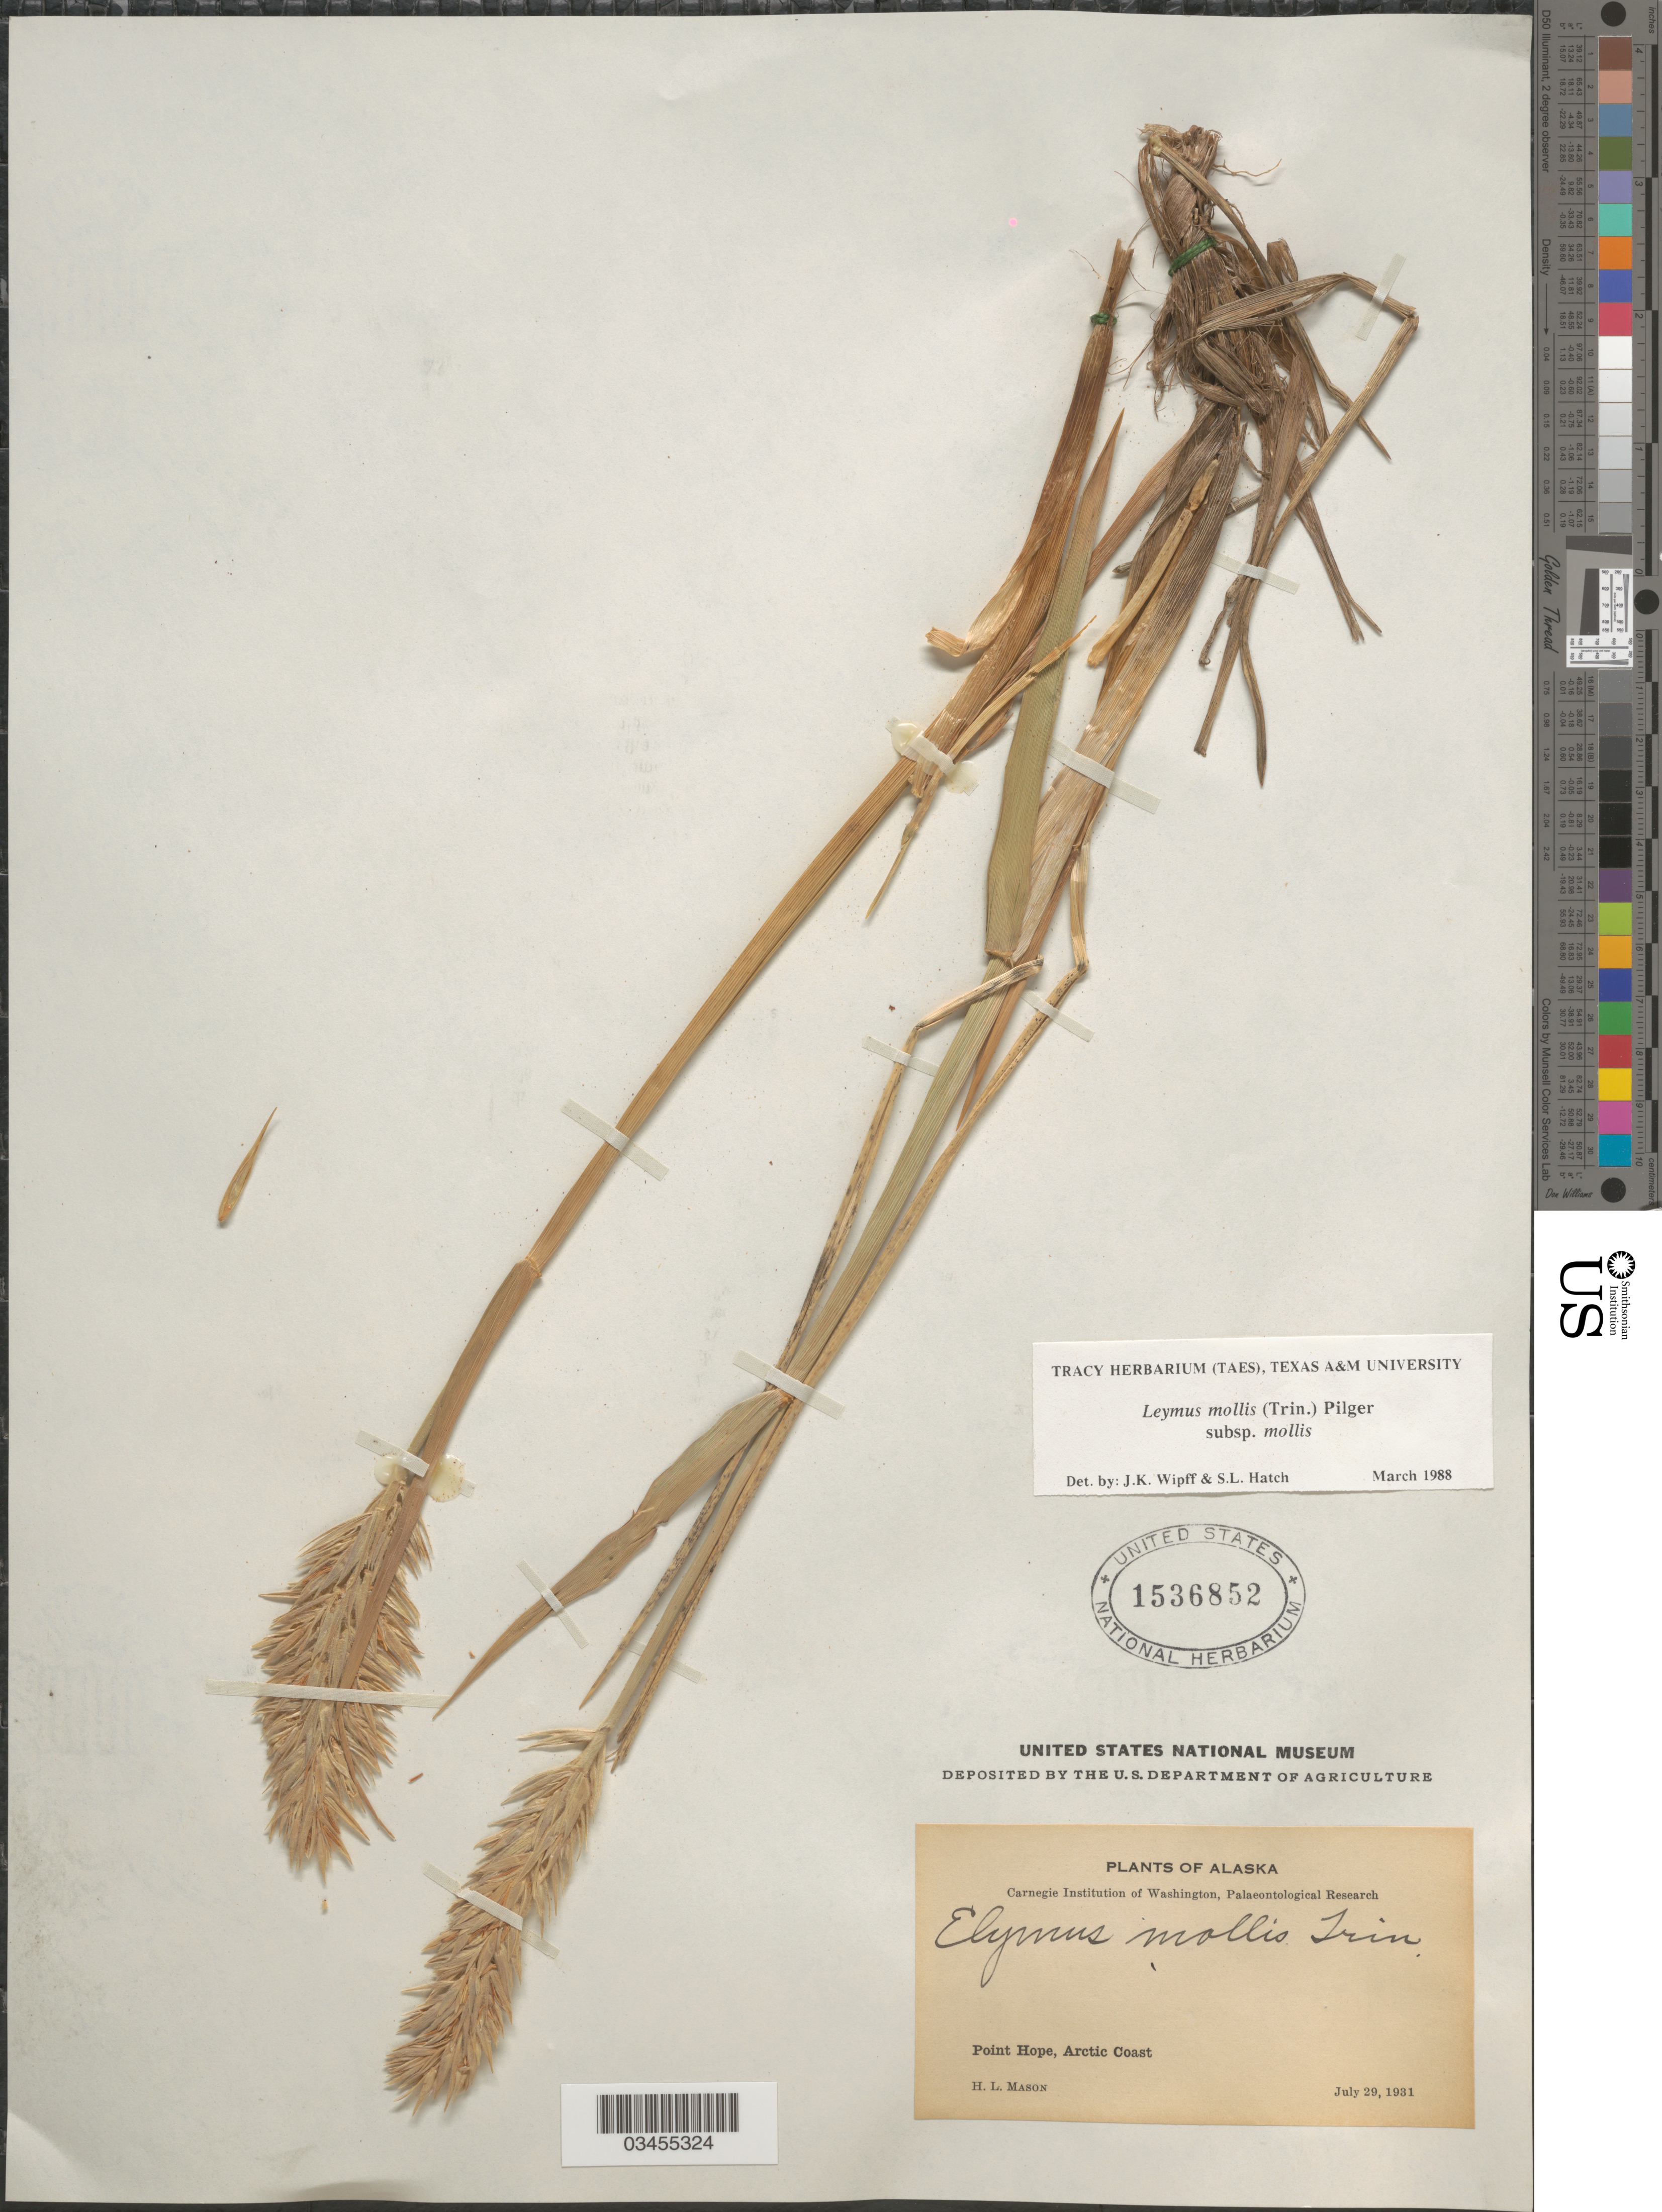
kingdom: Plantae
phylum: Tracheophyta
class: Liliopsida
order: Poales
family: Poaceae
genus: Leymus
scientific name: Leymus mollis subsp. mollis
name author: (Trin.) Pilg.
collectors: H. L. Mason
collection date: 1931-07-29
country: United States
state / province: Alaska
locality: Point Hope, Arctic Coast.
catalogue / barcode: US 1536852